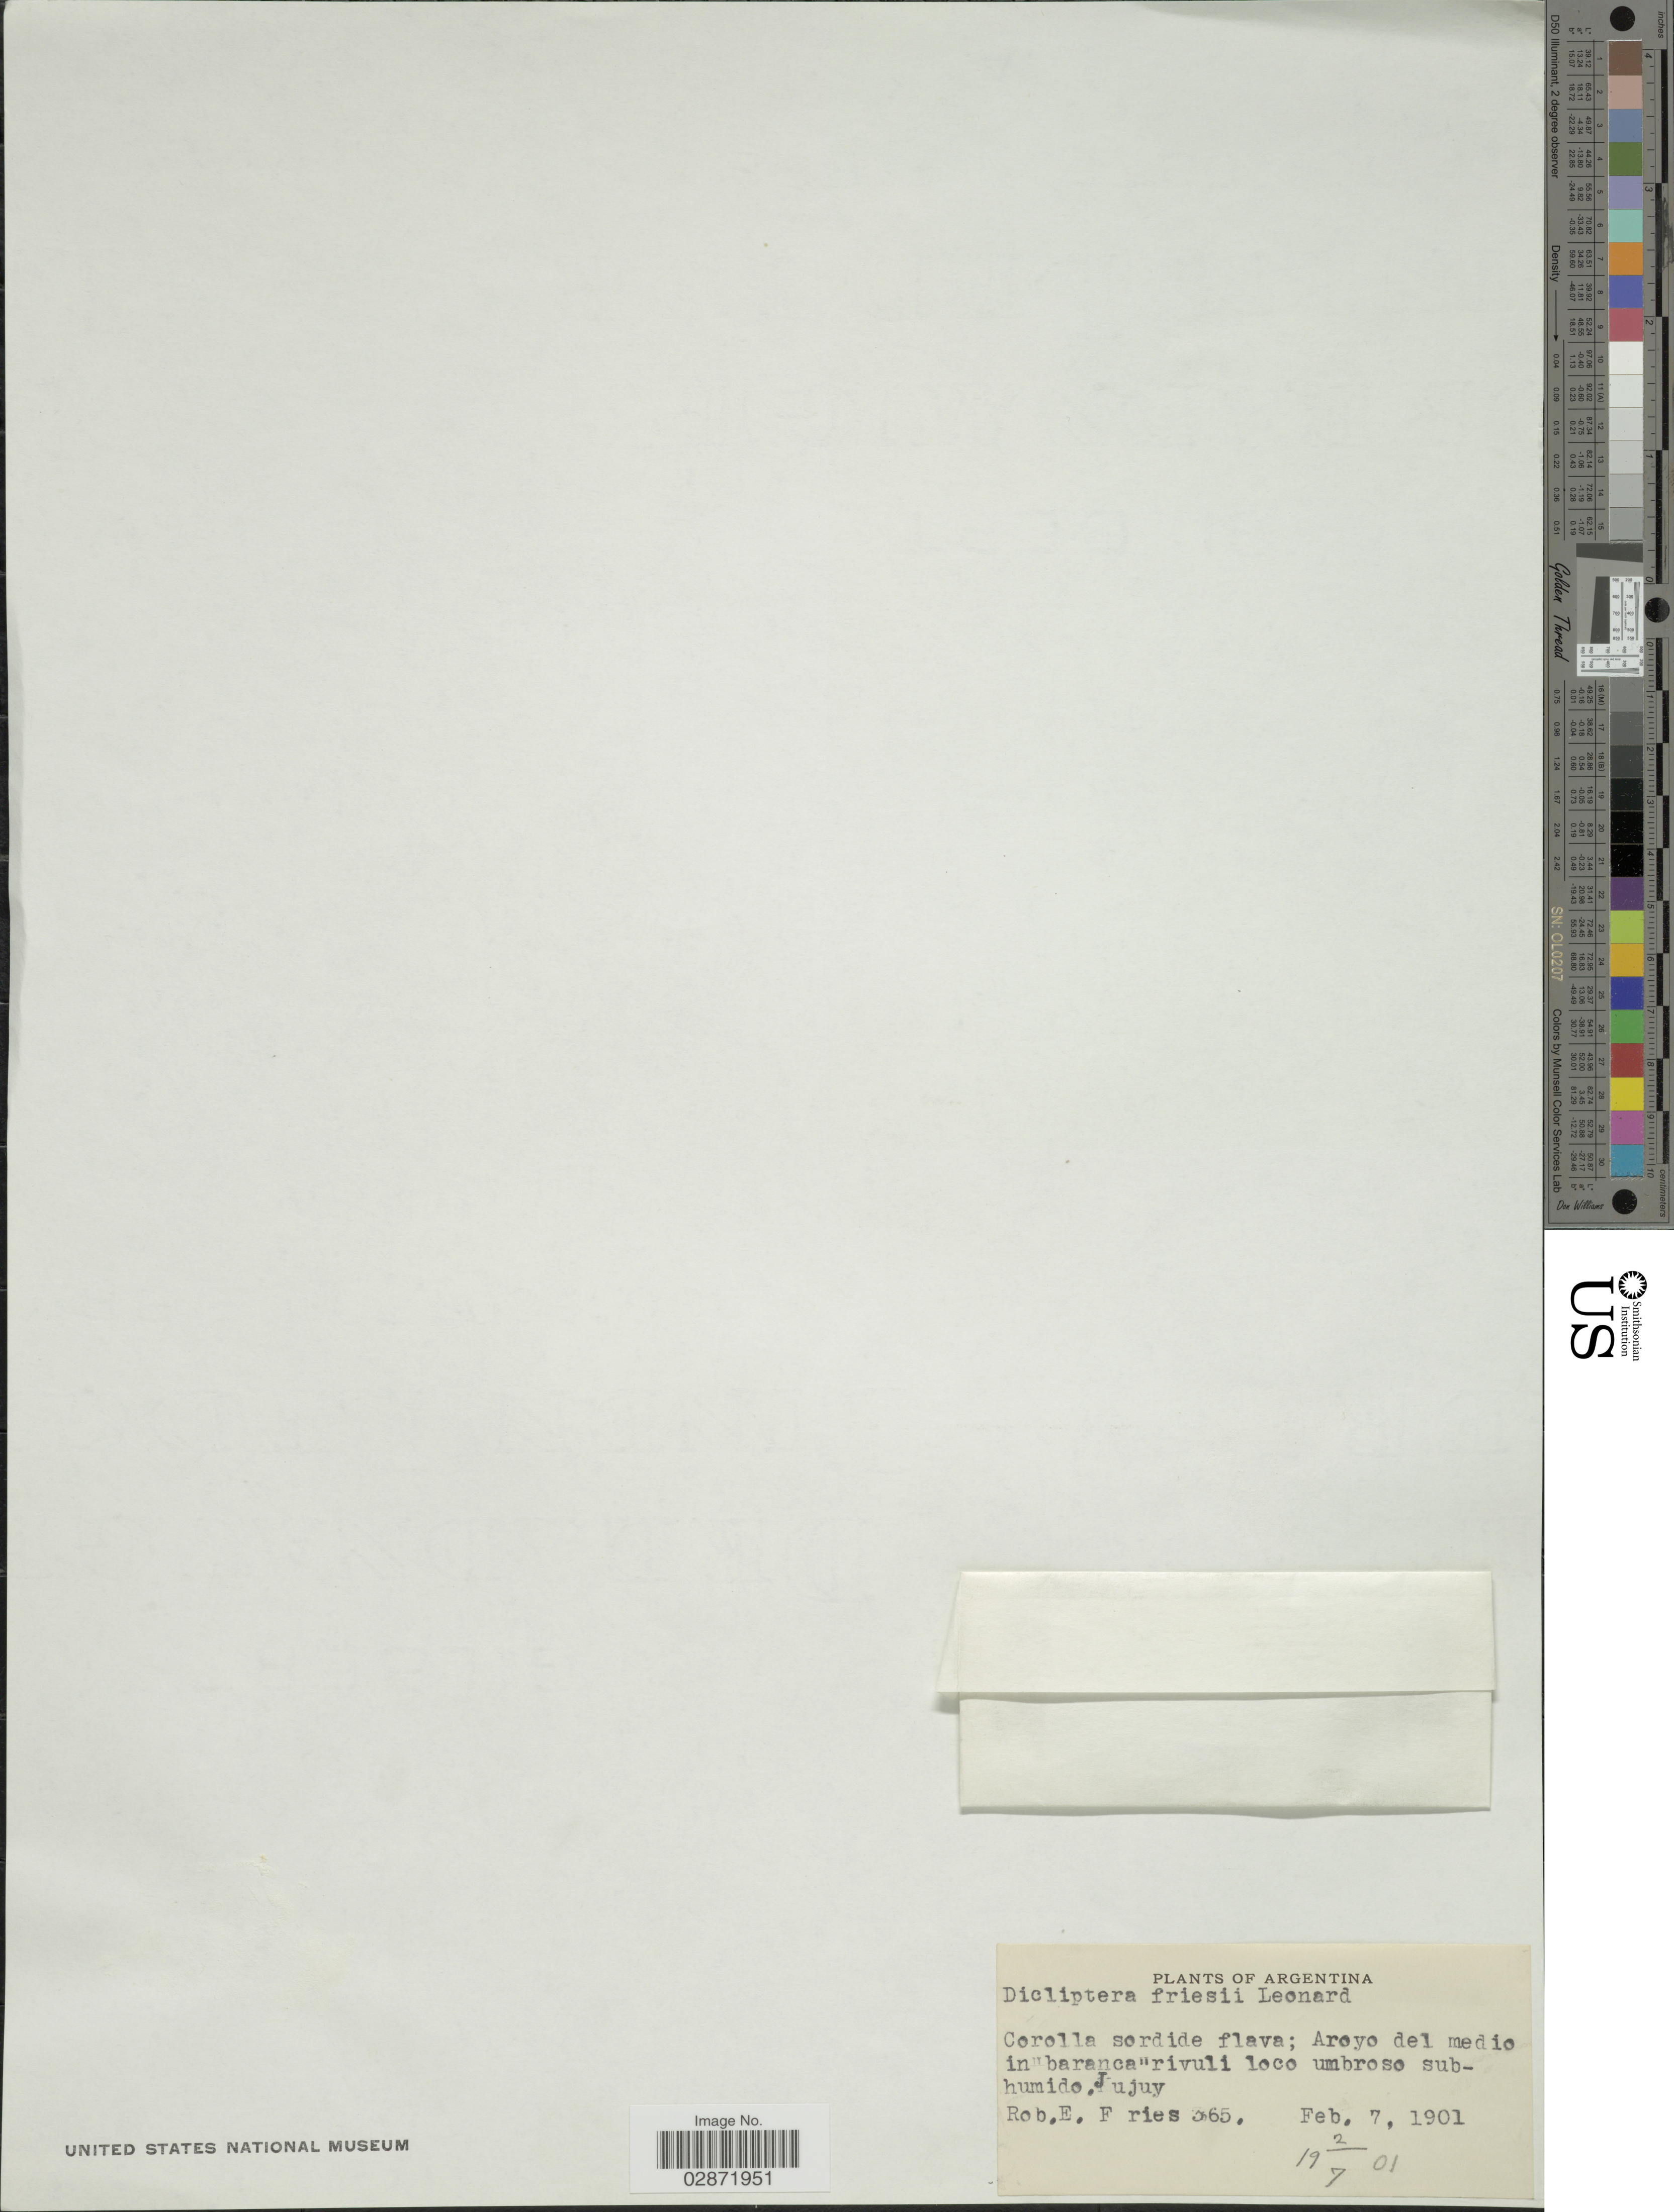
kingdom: Plantae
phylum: Tracheophyta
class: Magnoliopsida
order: Lamiales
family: Acanthaceae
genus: Dicliptera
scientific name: Dicliptera friesii Leonard sp. nov. ined.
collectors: R. E. Fries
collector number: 365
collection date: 1901-02-07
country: Argentina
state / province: Jujuy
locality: Aroyo del medio in "baranca" rivuli loco umbroso subhumido.